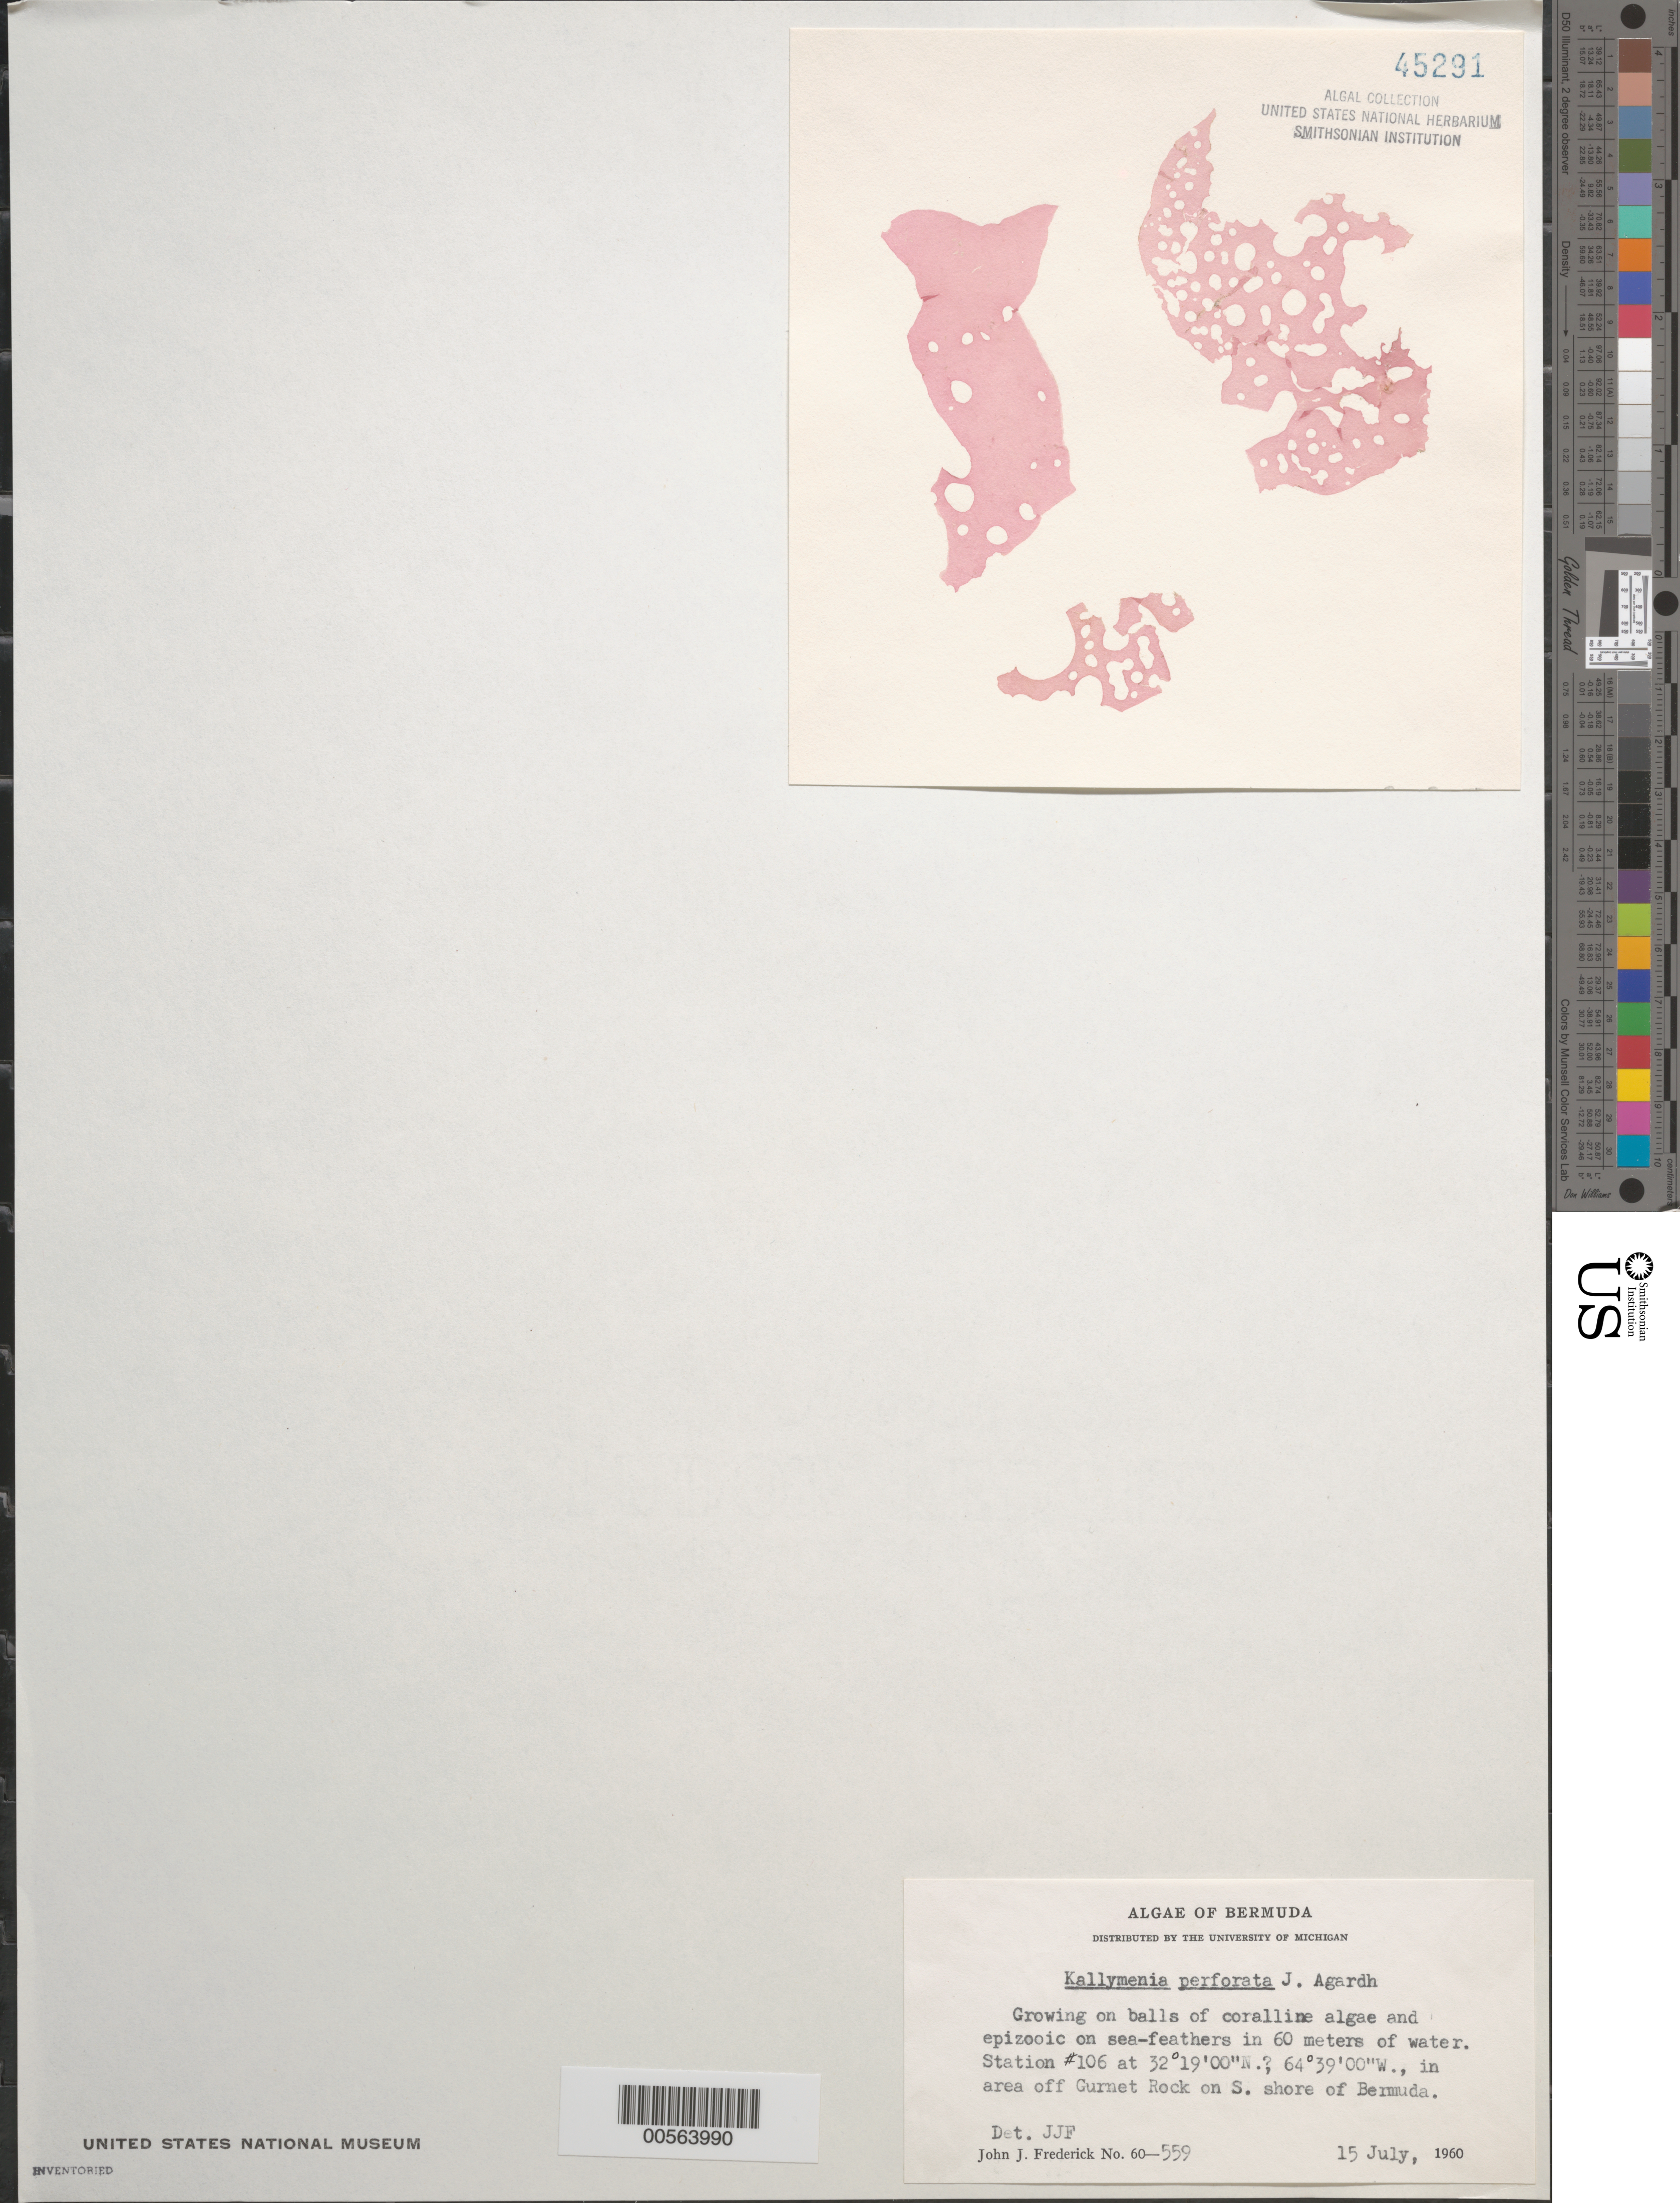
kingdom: Plantae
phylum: Rhodophyta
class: Florideophyceae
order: Gigartinales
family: Kallymeniaceae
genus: Kallymenia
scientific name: Kallymenia perforata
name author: J. Agardh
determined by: Frederick, J. J.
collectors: J. Frederick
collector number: JJF 60-559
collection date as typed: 15 Jul 1960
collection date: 1960-07-15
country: Bermuda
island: Bermuda Island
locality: Off Garnet Rock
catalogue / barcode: US 45291